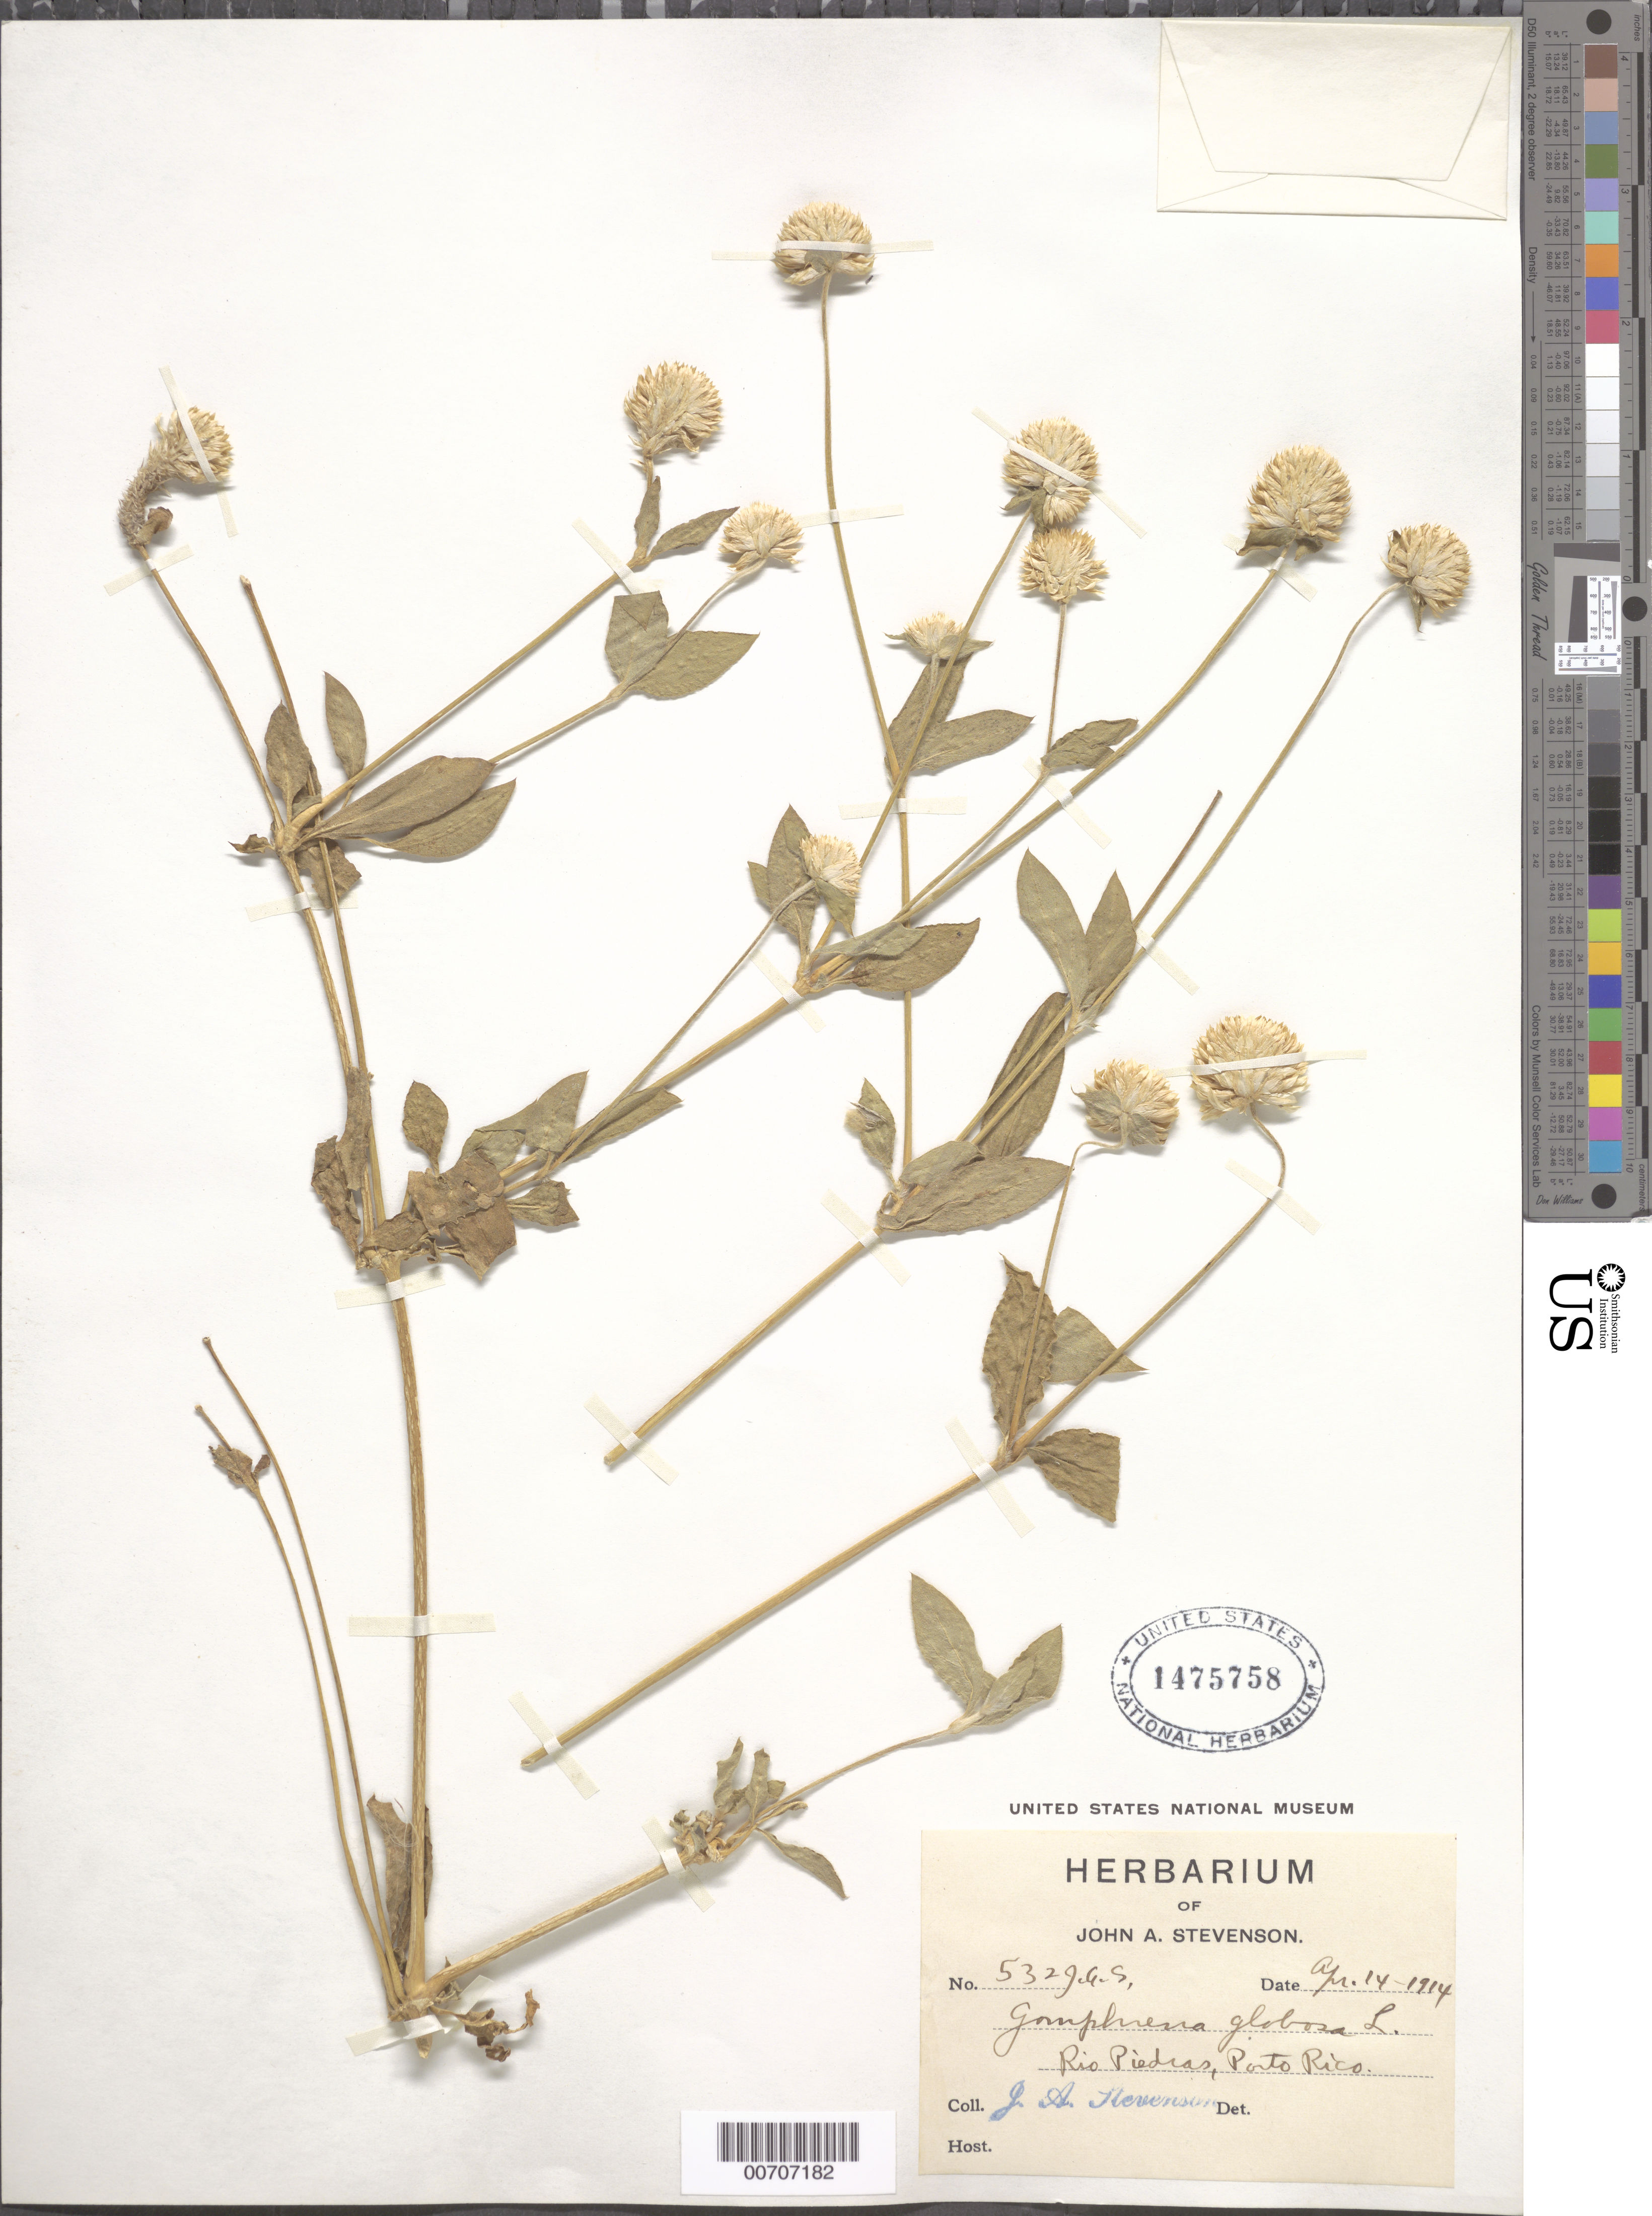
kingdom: Plantae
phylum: Tracheophyta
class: Magnoliopsida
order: Caryophyllales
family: Amaranthaceae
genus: Gomphrena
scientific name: Gomphrena globosa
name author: L.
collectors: J. Stevenson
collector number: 532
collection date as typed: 14 Apr 1914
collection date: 1914-04-14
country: Puerto Rico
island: Greater Antilles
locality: Río Piedras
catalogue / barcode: US 1475758